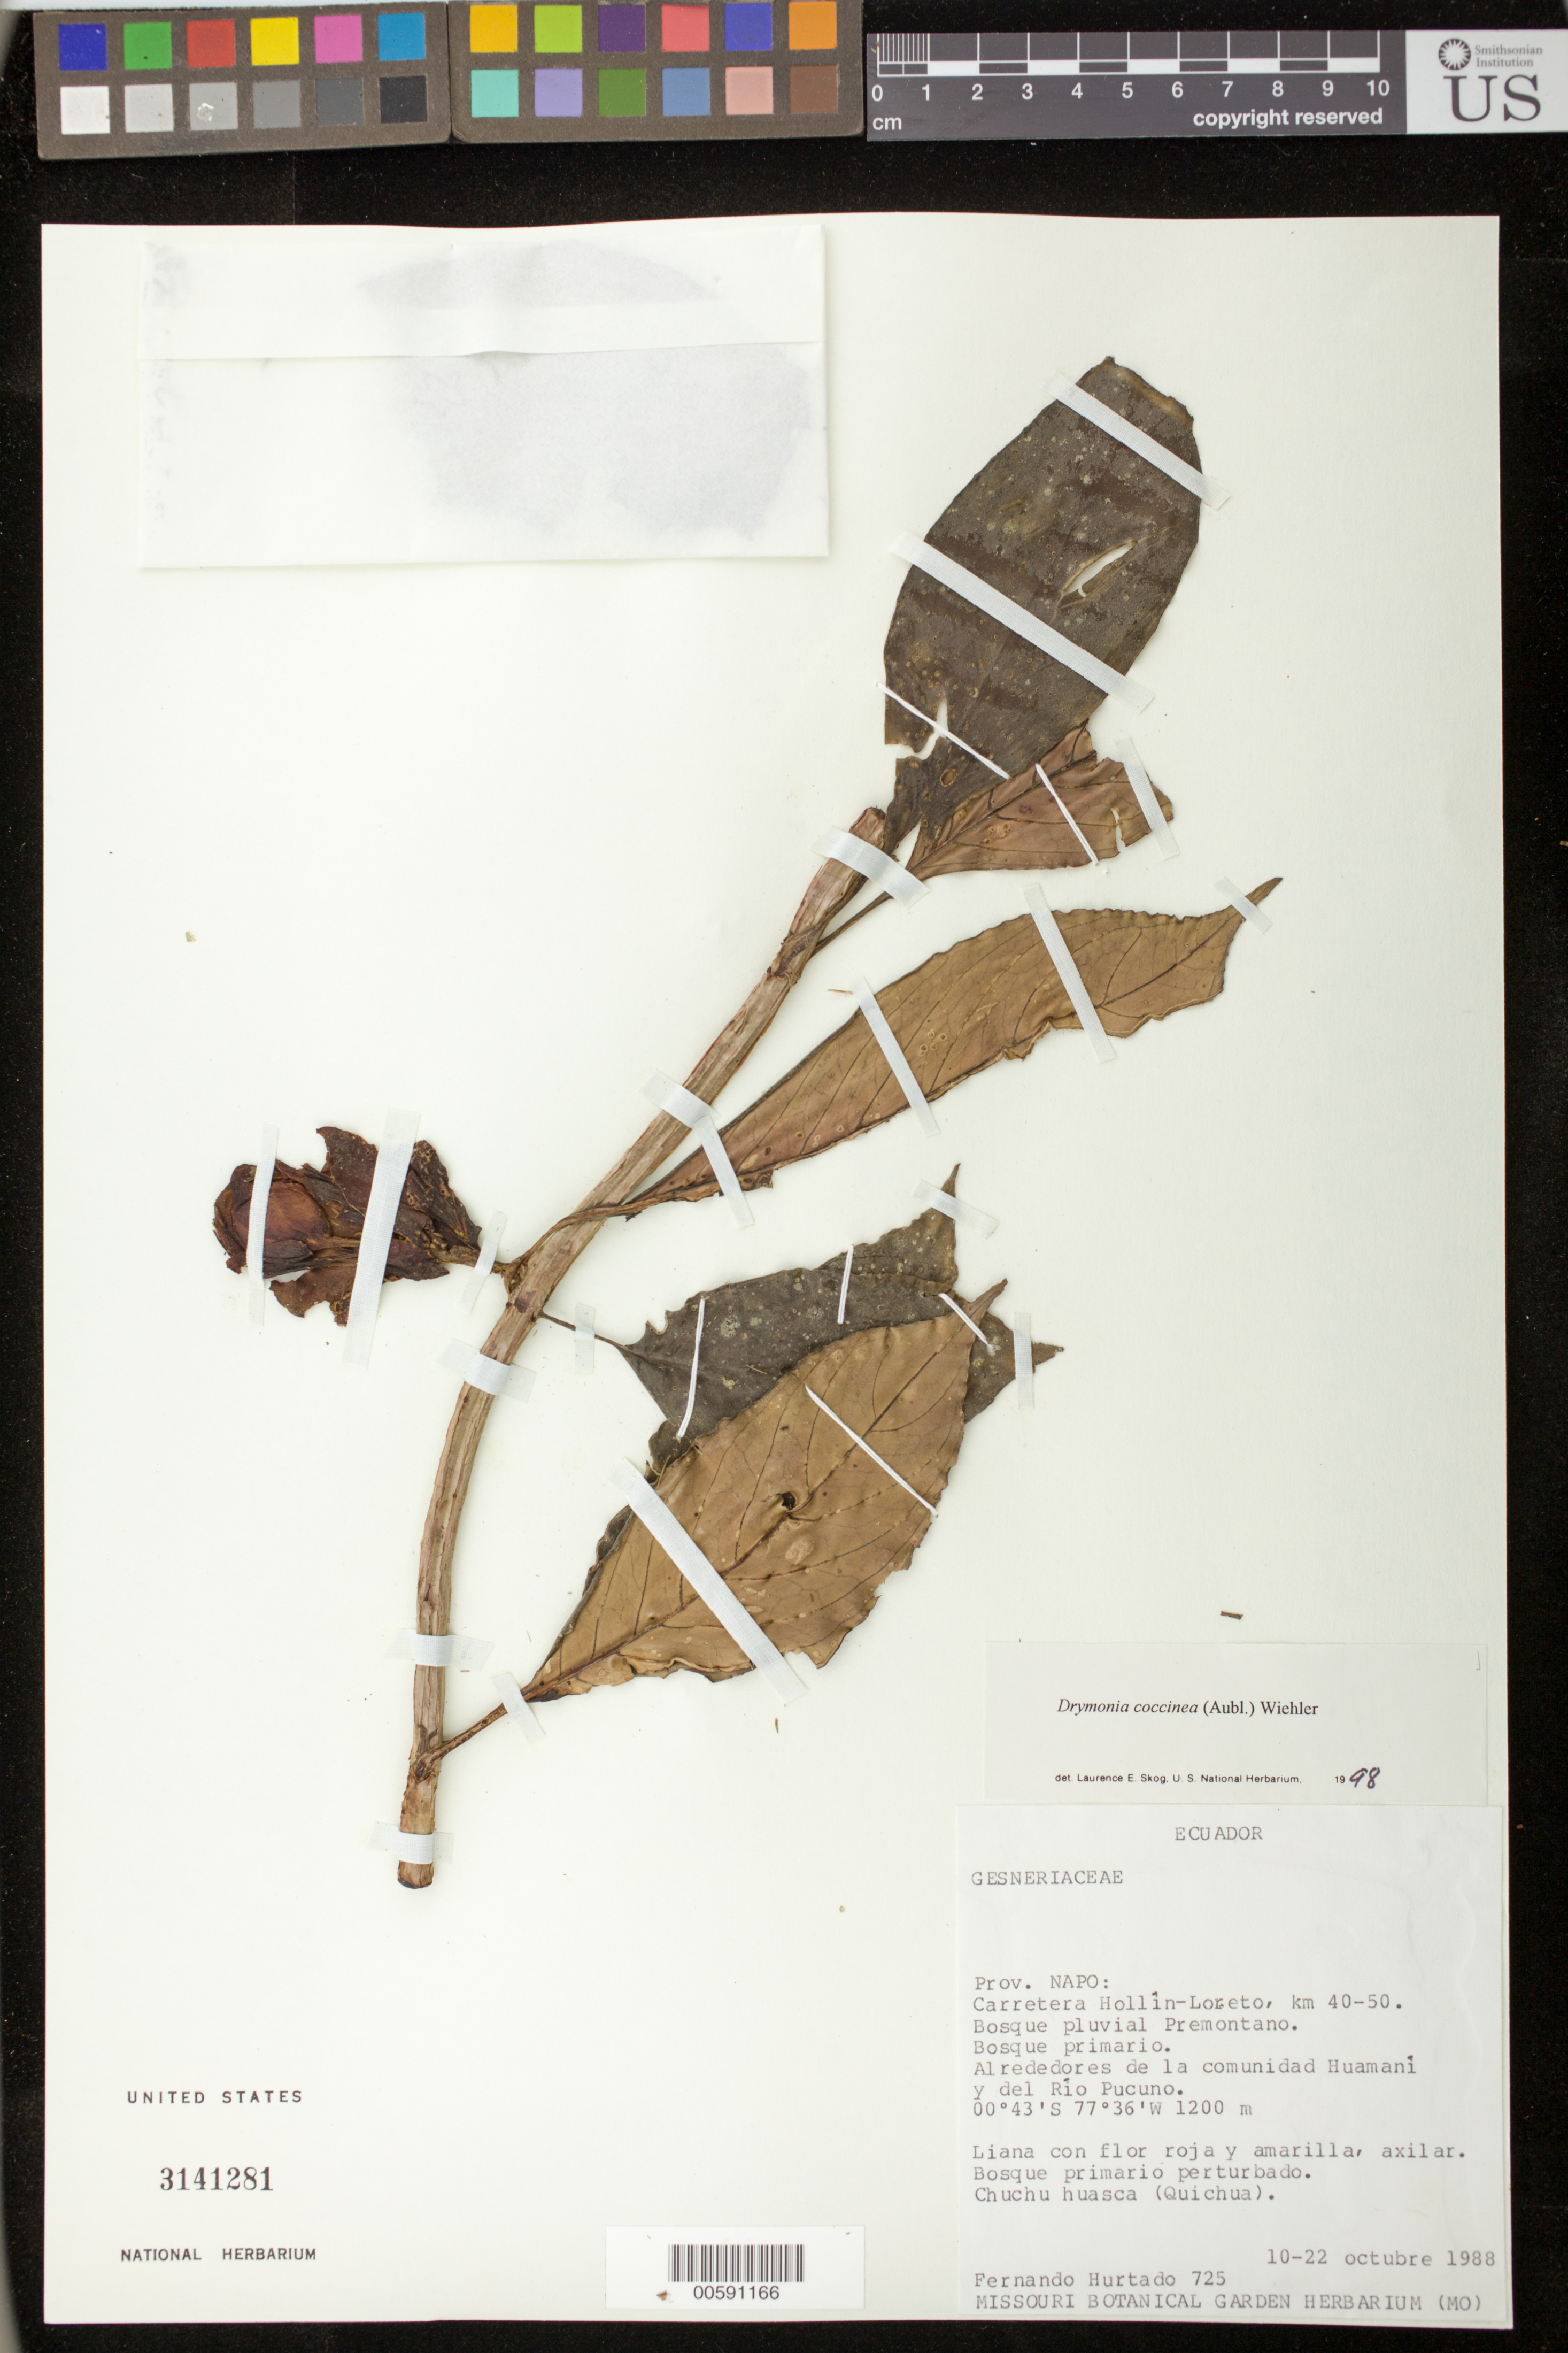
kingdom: Plantae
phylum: Tracheophyta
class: Magnoliopsida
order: Lamiales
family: Gesneriaceae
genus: Drymonia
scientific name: Drymonia coccinea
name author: (Aubl.) Wiehler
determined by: Skog, Laurence E.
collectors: F. Hurtado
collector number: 725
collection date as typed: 10-22 Oct 1988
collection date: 1988-10-10/1988-10-22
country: Ecuador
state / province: Napo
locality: Carretera Hollín - Loreto, km 40-50, alrededores de la comunidad Huamaní y del Río Pucuno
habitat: Bosque pluvial premontano; bosque primario perturbado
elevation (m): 1200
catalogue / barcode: US 3141281